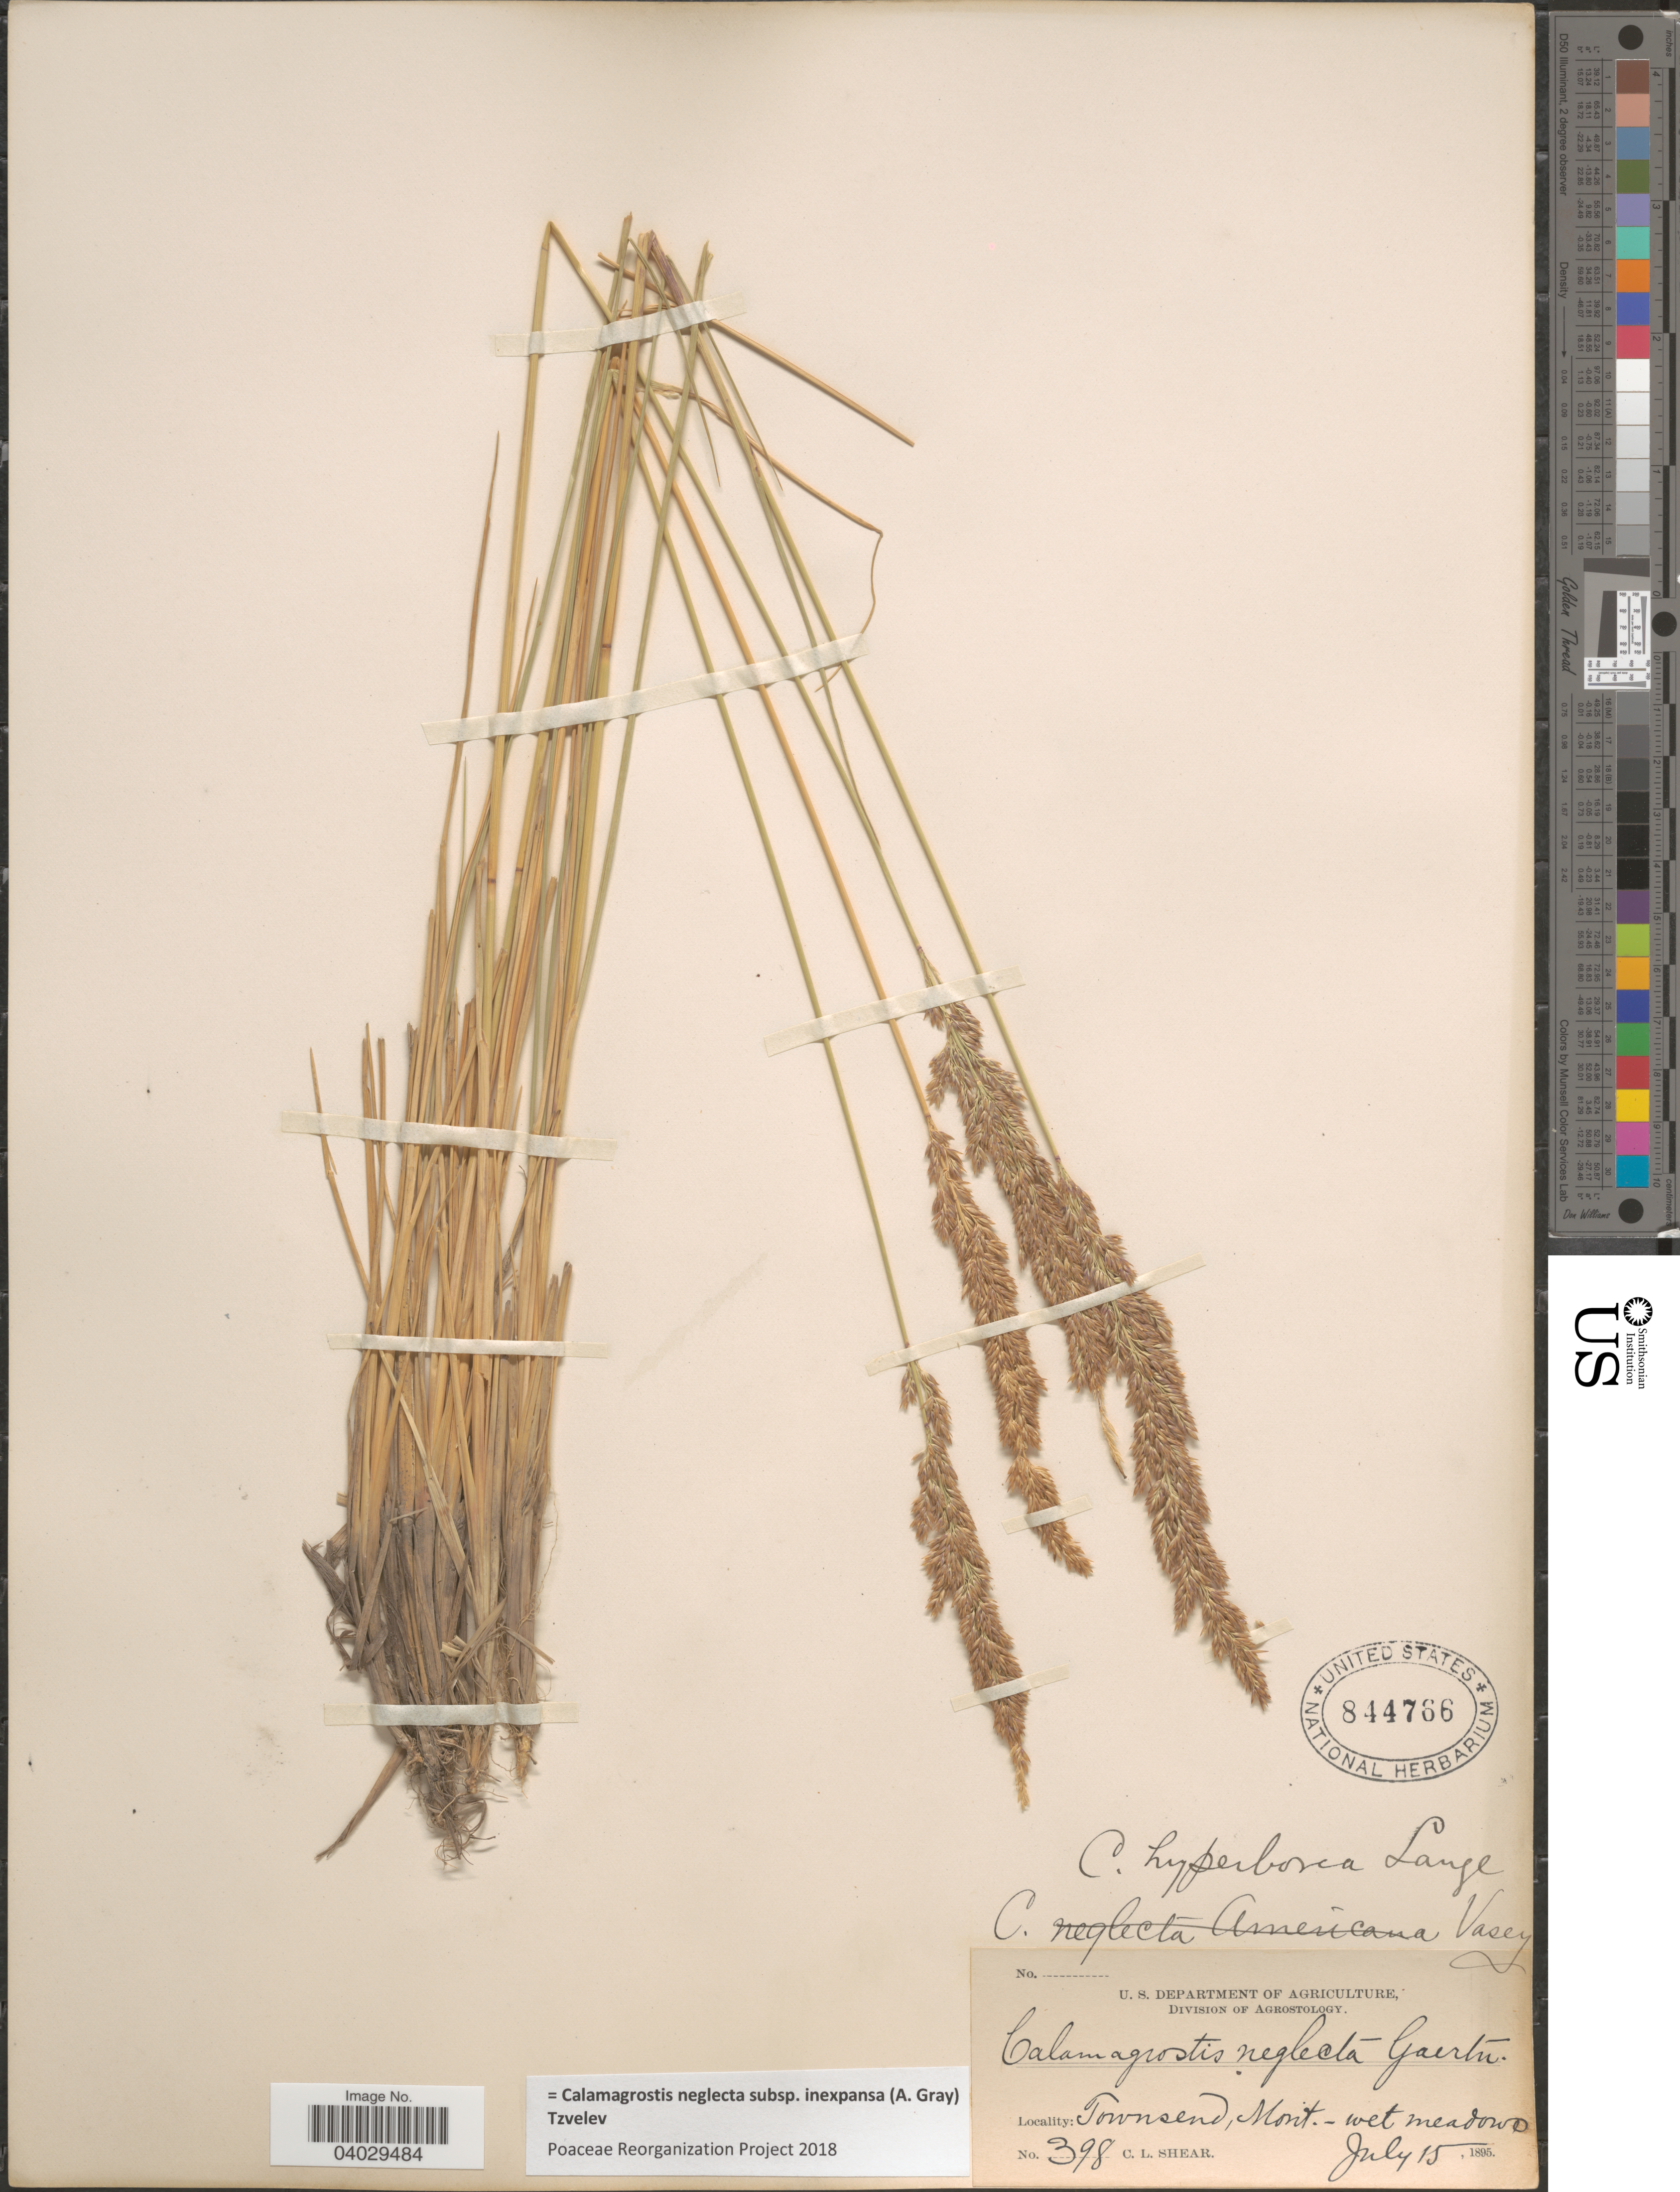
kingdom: Plantae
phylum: Tracheophyta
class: Liliopsida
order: Poales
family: Poaceae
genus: Calamagrostis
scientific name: Calamagrostis neglecta subsp. inexpansa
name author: (A. Gray) Tzvelev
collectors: C. L. Shear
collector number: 398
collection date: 1895-07-15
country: United States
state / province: Montana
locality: Townsend.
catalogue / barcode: US 844766